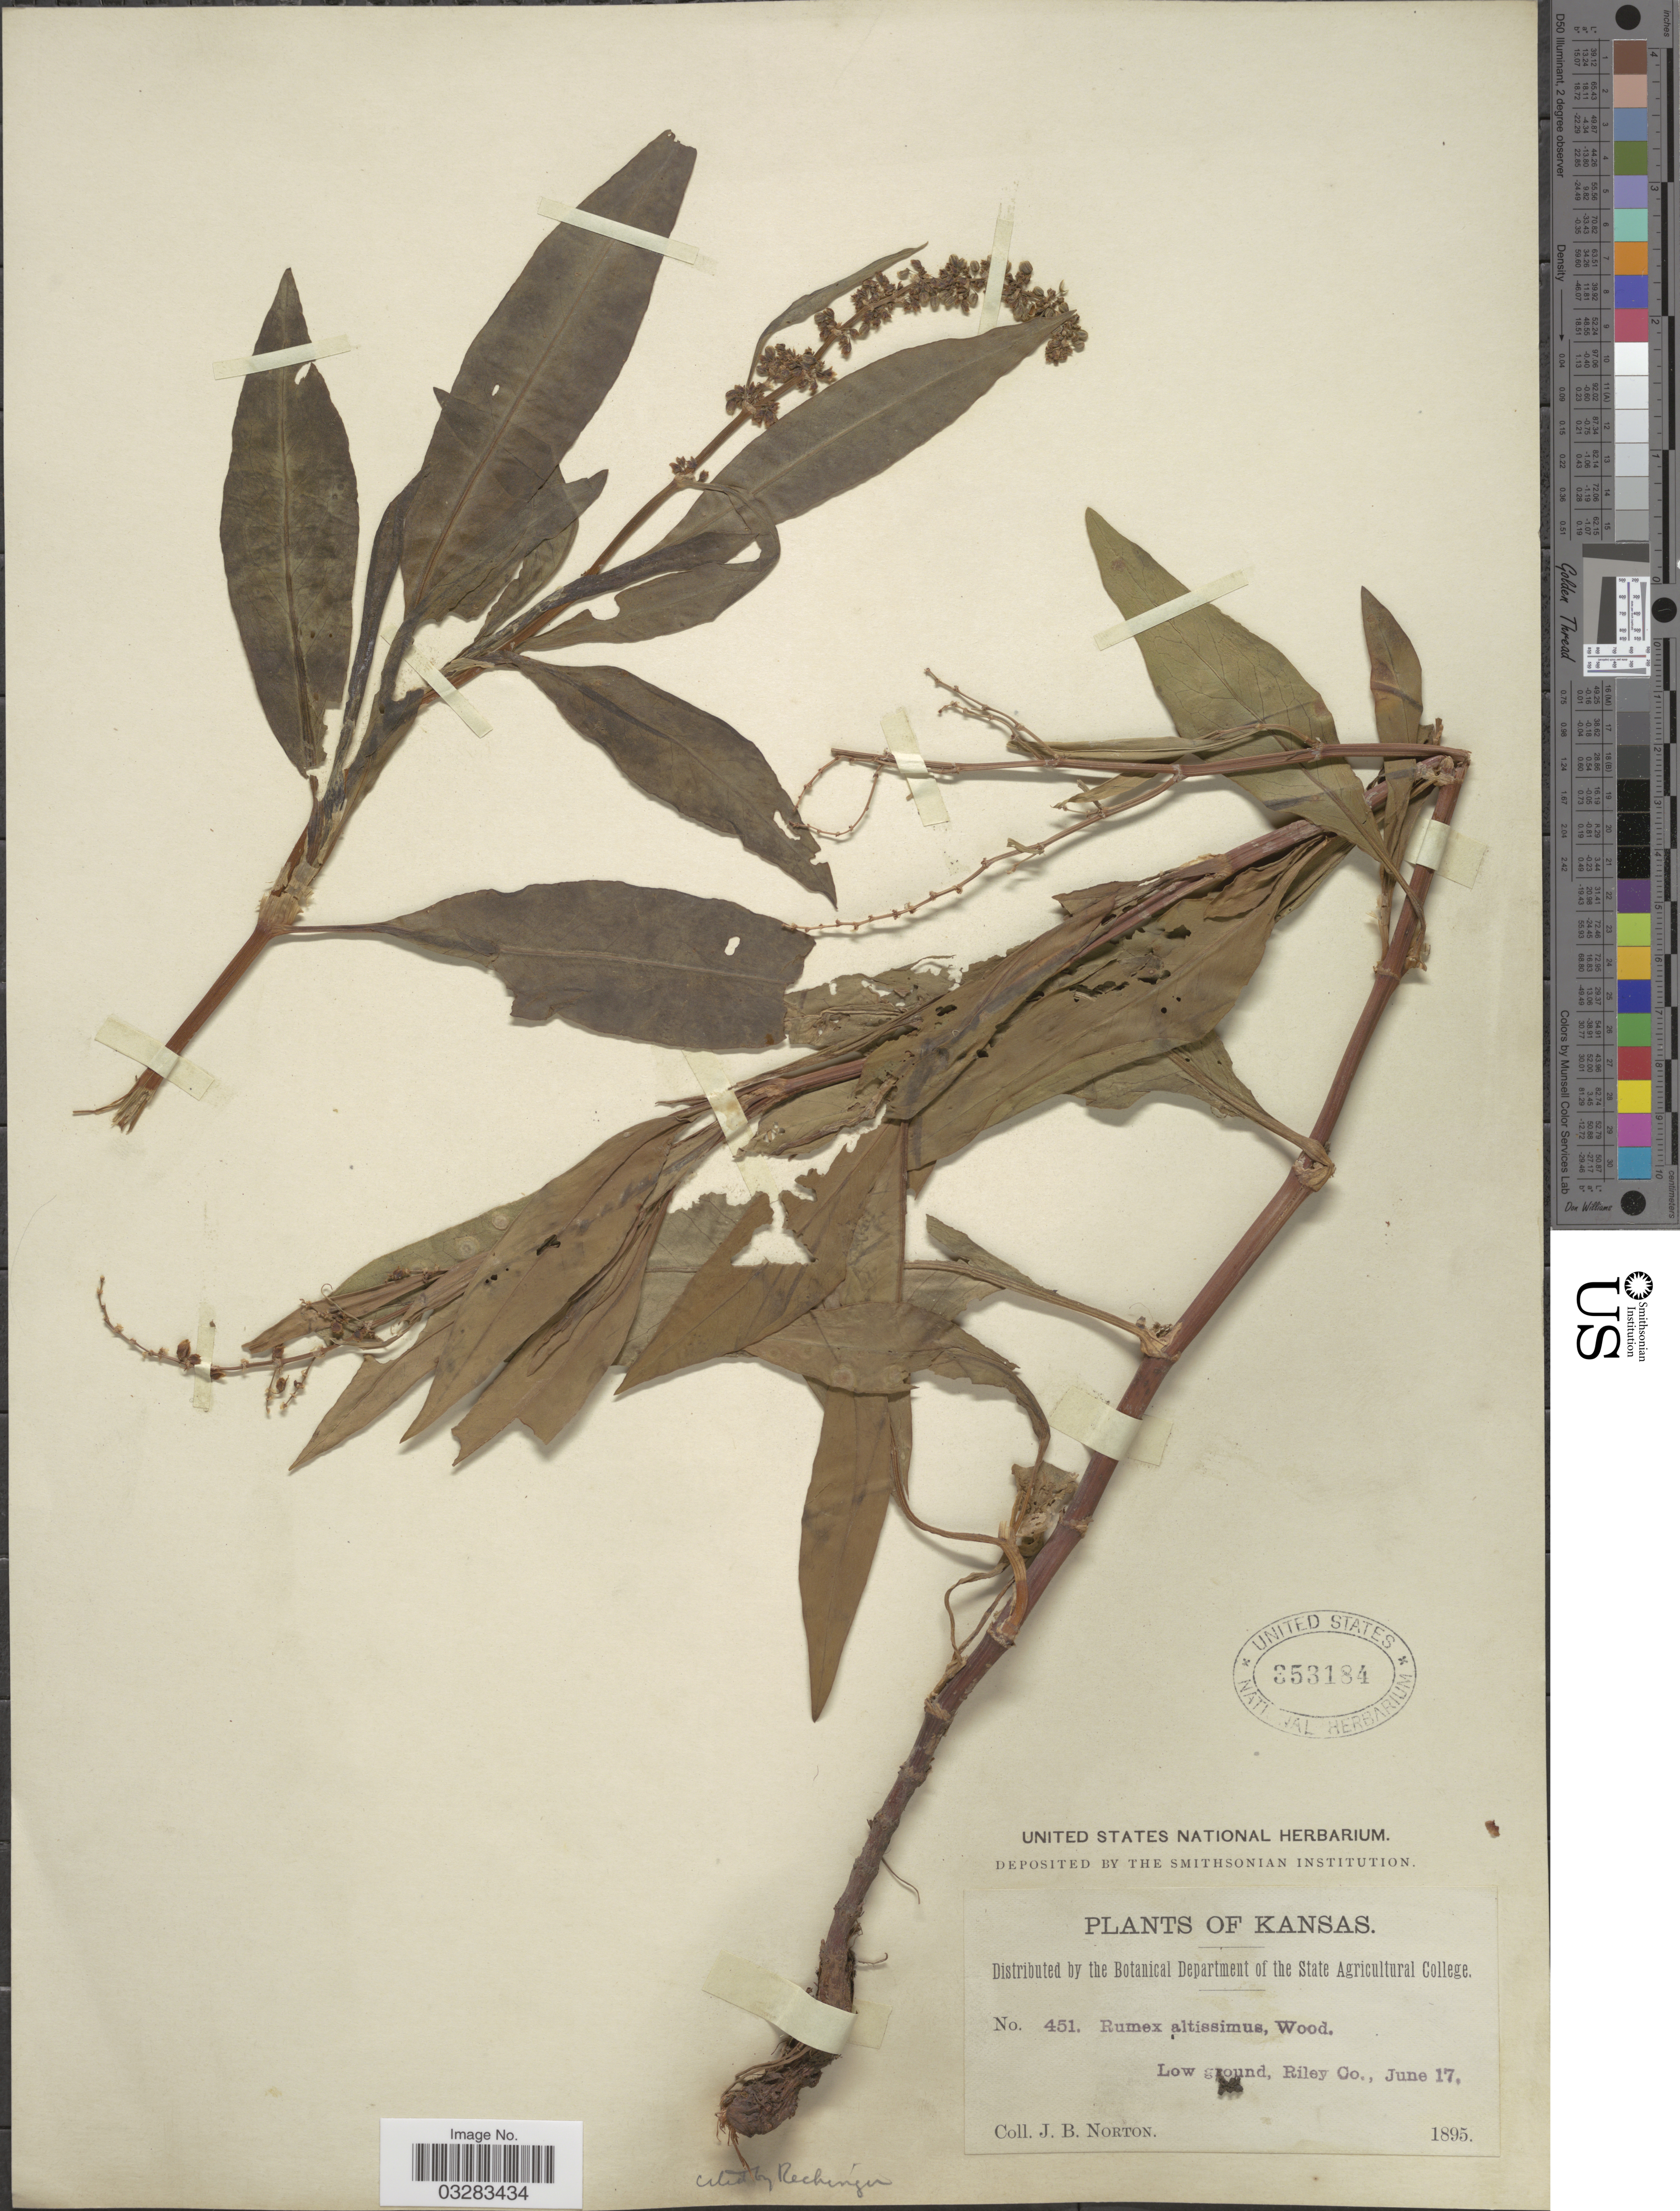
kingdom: Plantae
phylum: Tracheophyta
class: Magnoliopsida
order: Caryophyllales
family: Polygonaceae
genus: Rumex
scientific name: Rumex altissimus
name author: Alph. Wood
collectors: J. B. Norton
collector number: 451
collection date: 1895-06-17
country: United States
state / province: Kansas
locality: Low ground, Riley Co.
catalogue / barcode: US 353184